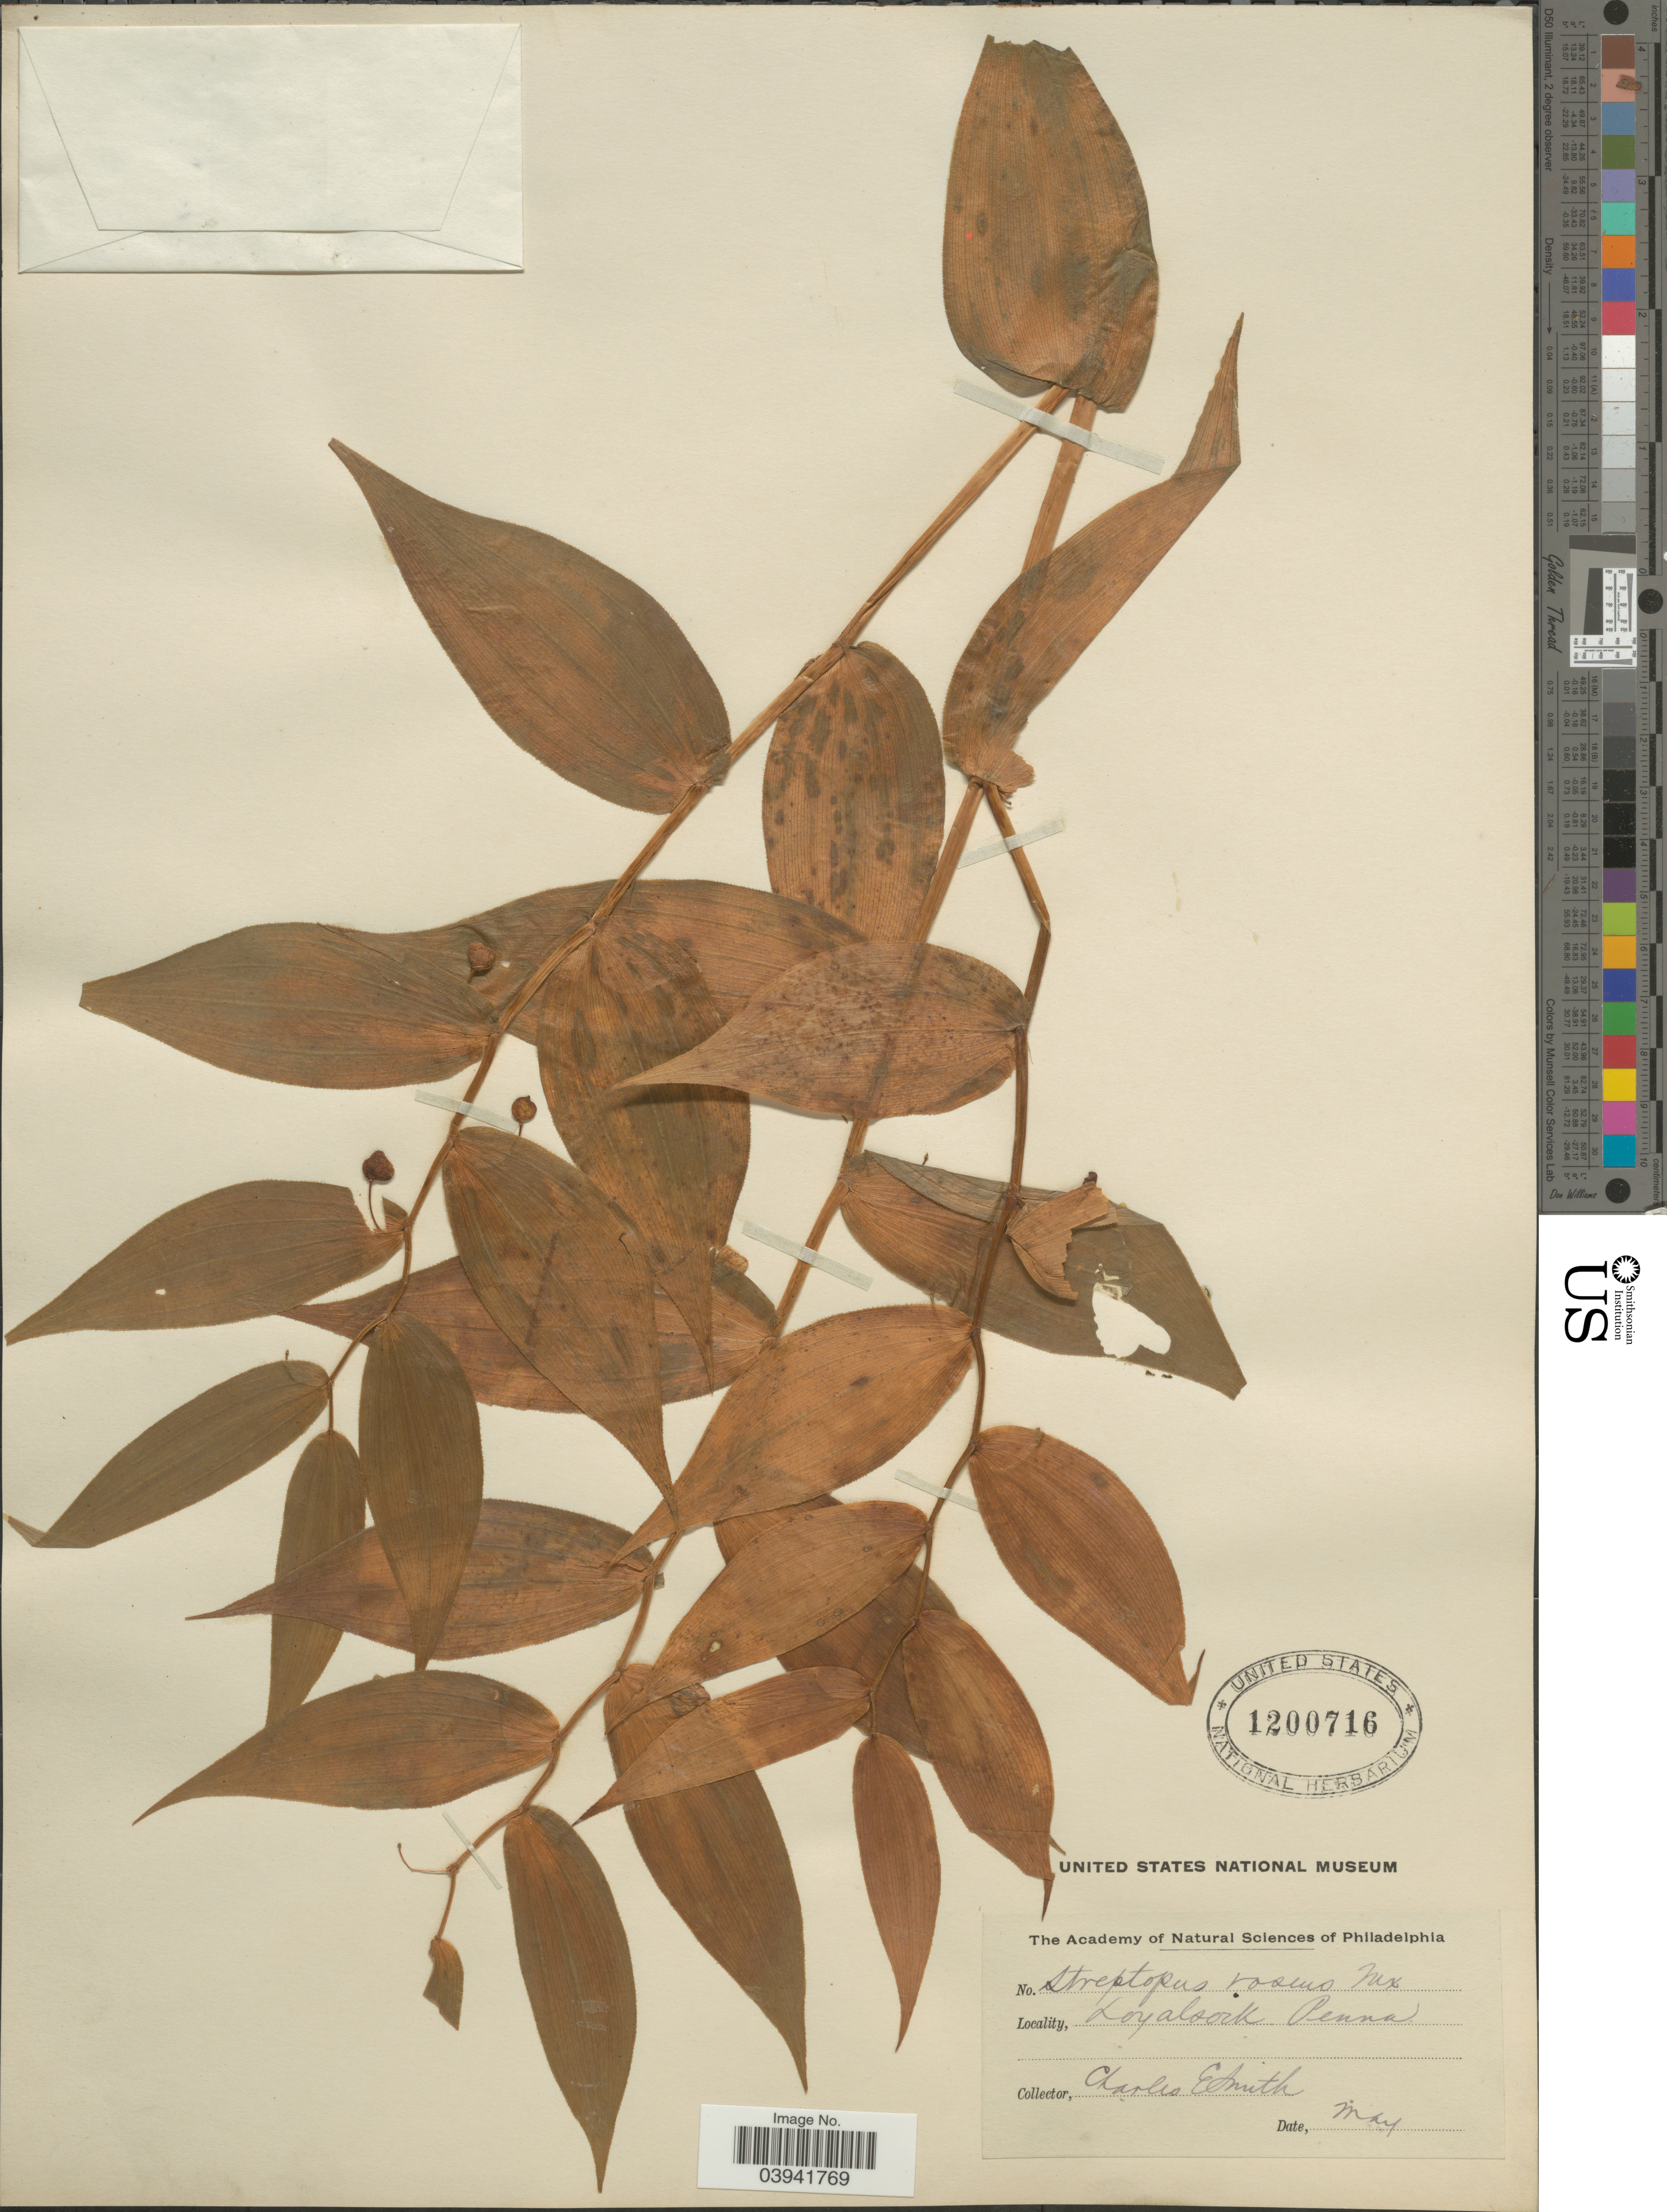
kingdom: Plantae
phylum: Tracheophyta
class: Liliopsida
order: Liliales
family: Liliaceae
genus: Streptopus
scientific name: Streptopus roseus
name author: Michx.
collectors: C. L. Smith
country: United States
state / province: Pennsylvania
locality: Loyalsock.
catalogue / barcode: US 1200716